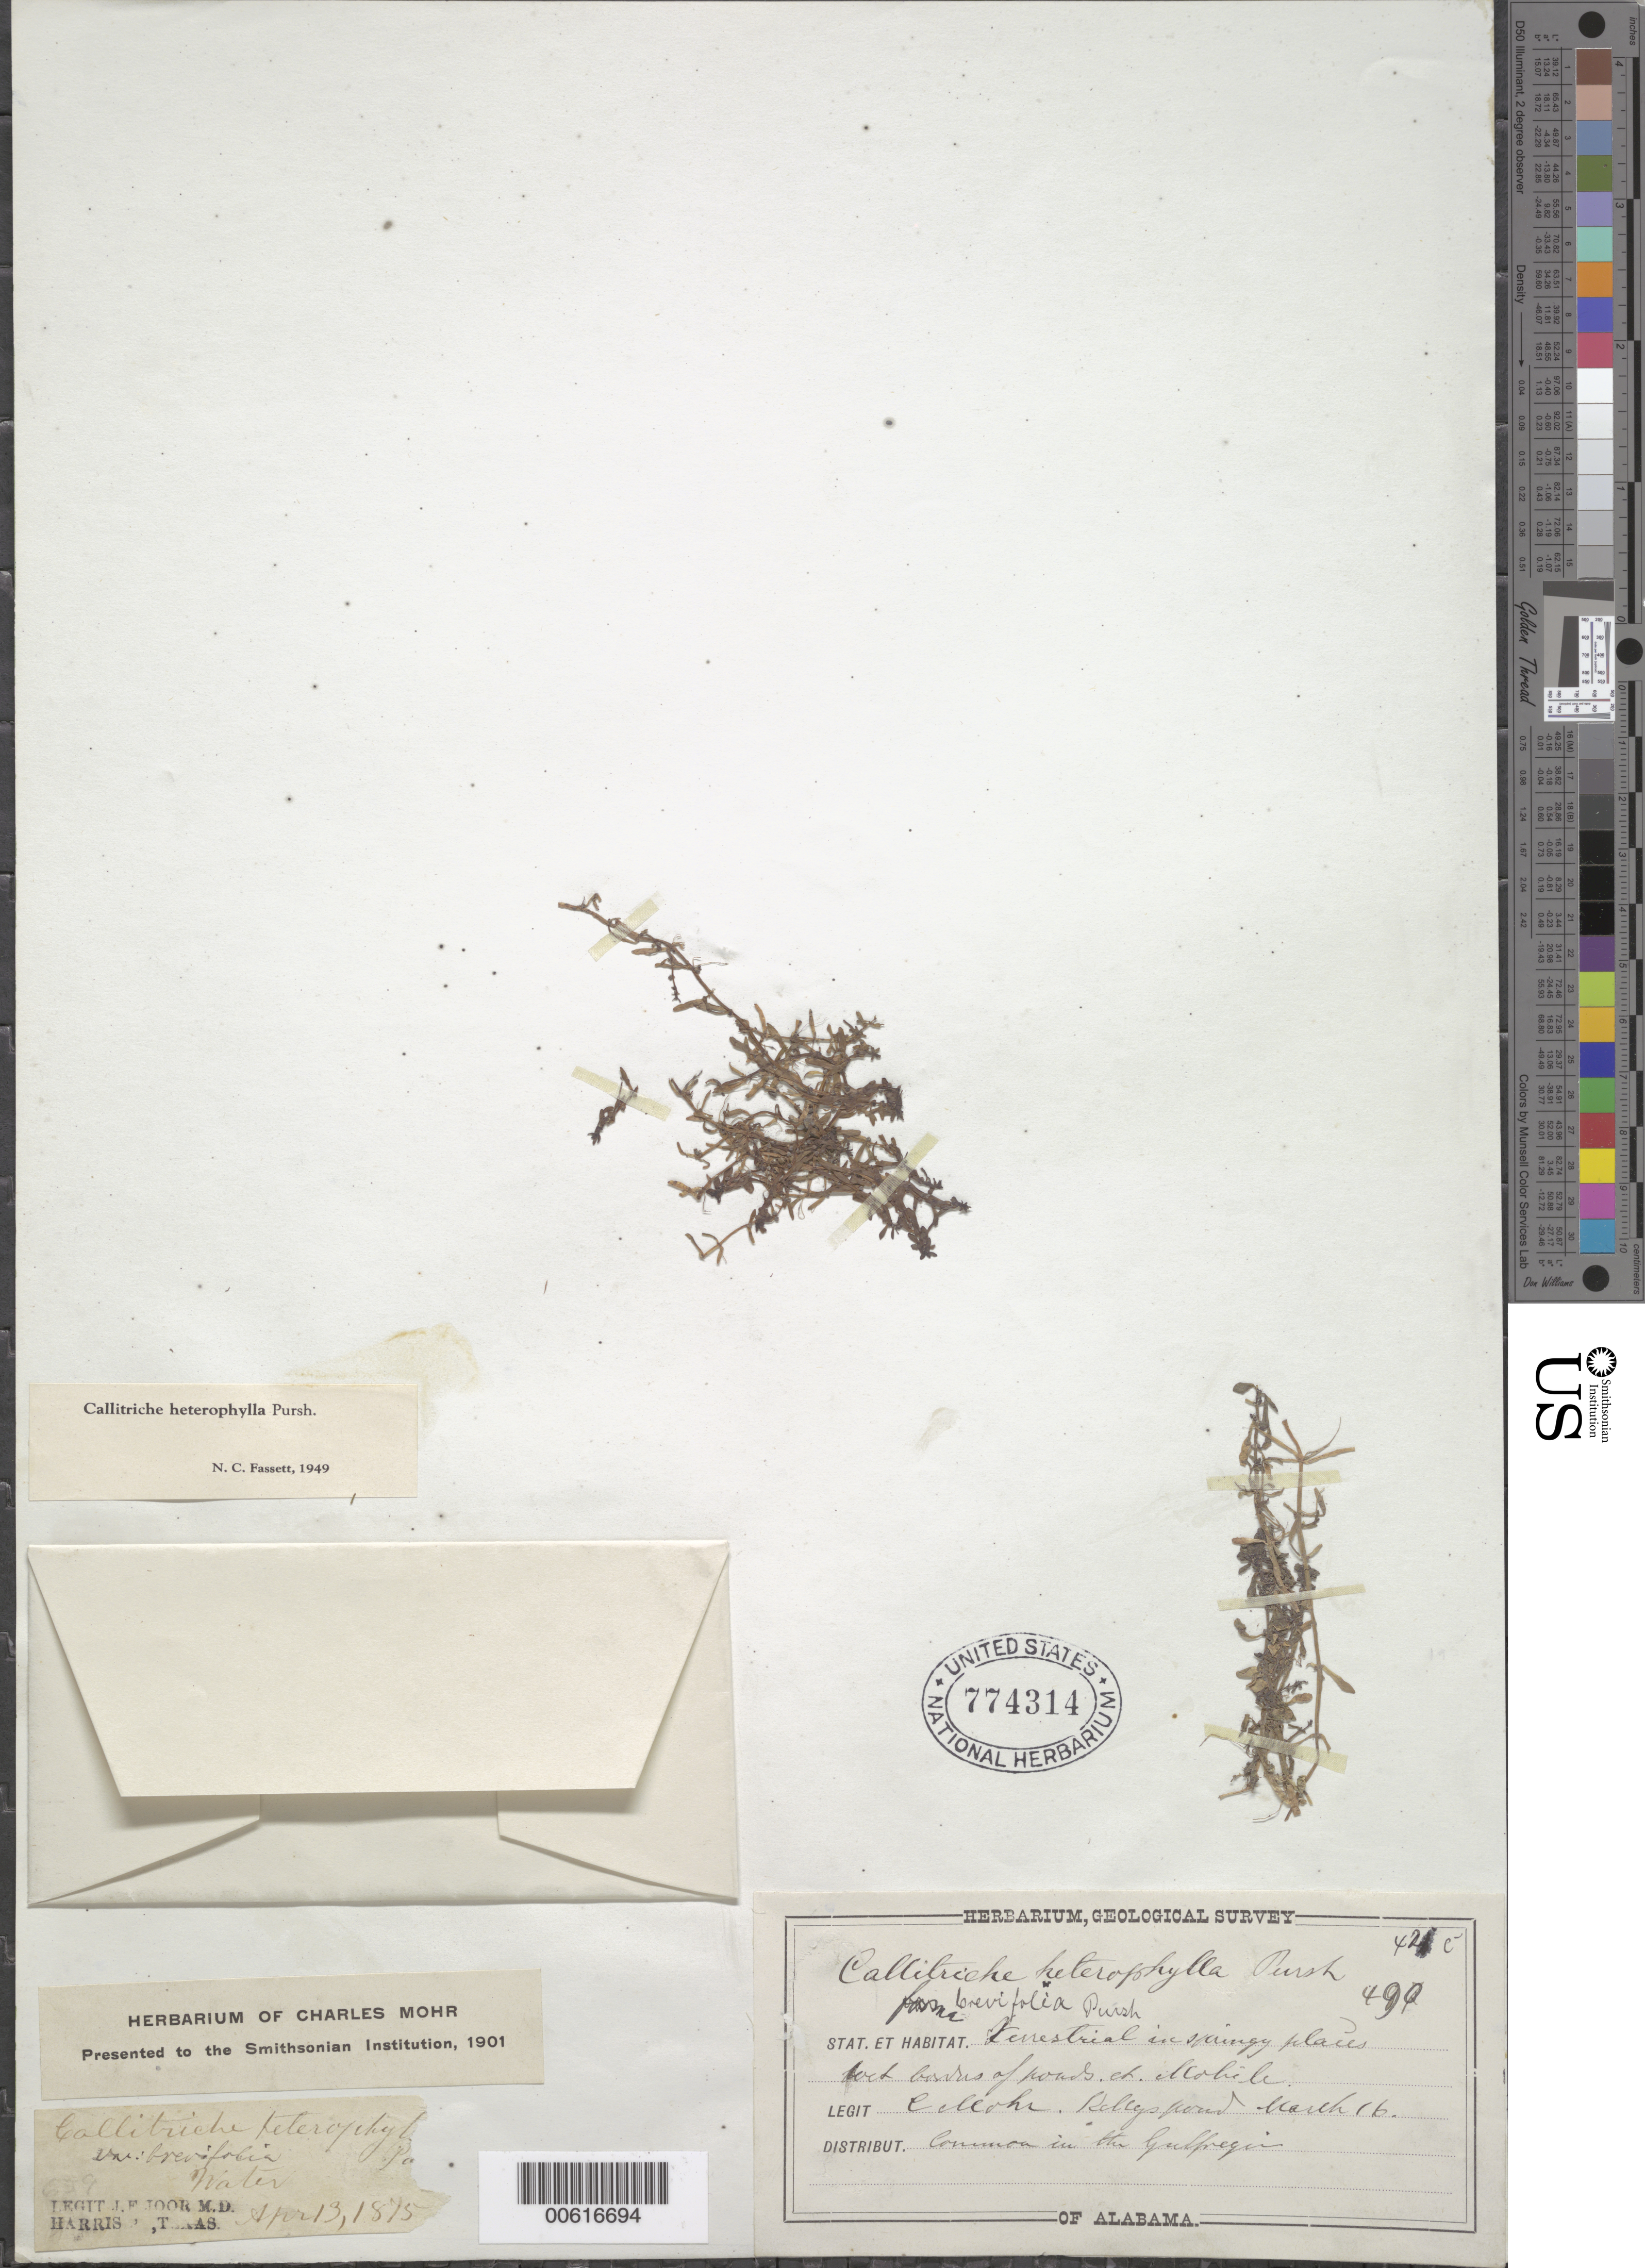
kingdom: Plantae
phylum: Tracheophyta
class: Magnoliopsida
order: Lamiales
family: Plantaginaceae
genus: Callitriche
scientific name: Callitriche heterophylla Pursh emend. Darby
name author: Pursh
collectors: J. F. Joor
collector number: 44c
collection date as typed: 13 Apr 1875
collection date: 1875-04-13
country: United States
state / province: Alabama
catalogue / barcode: US 774314